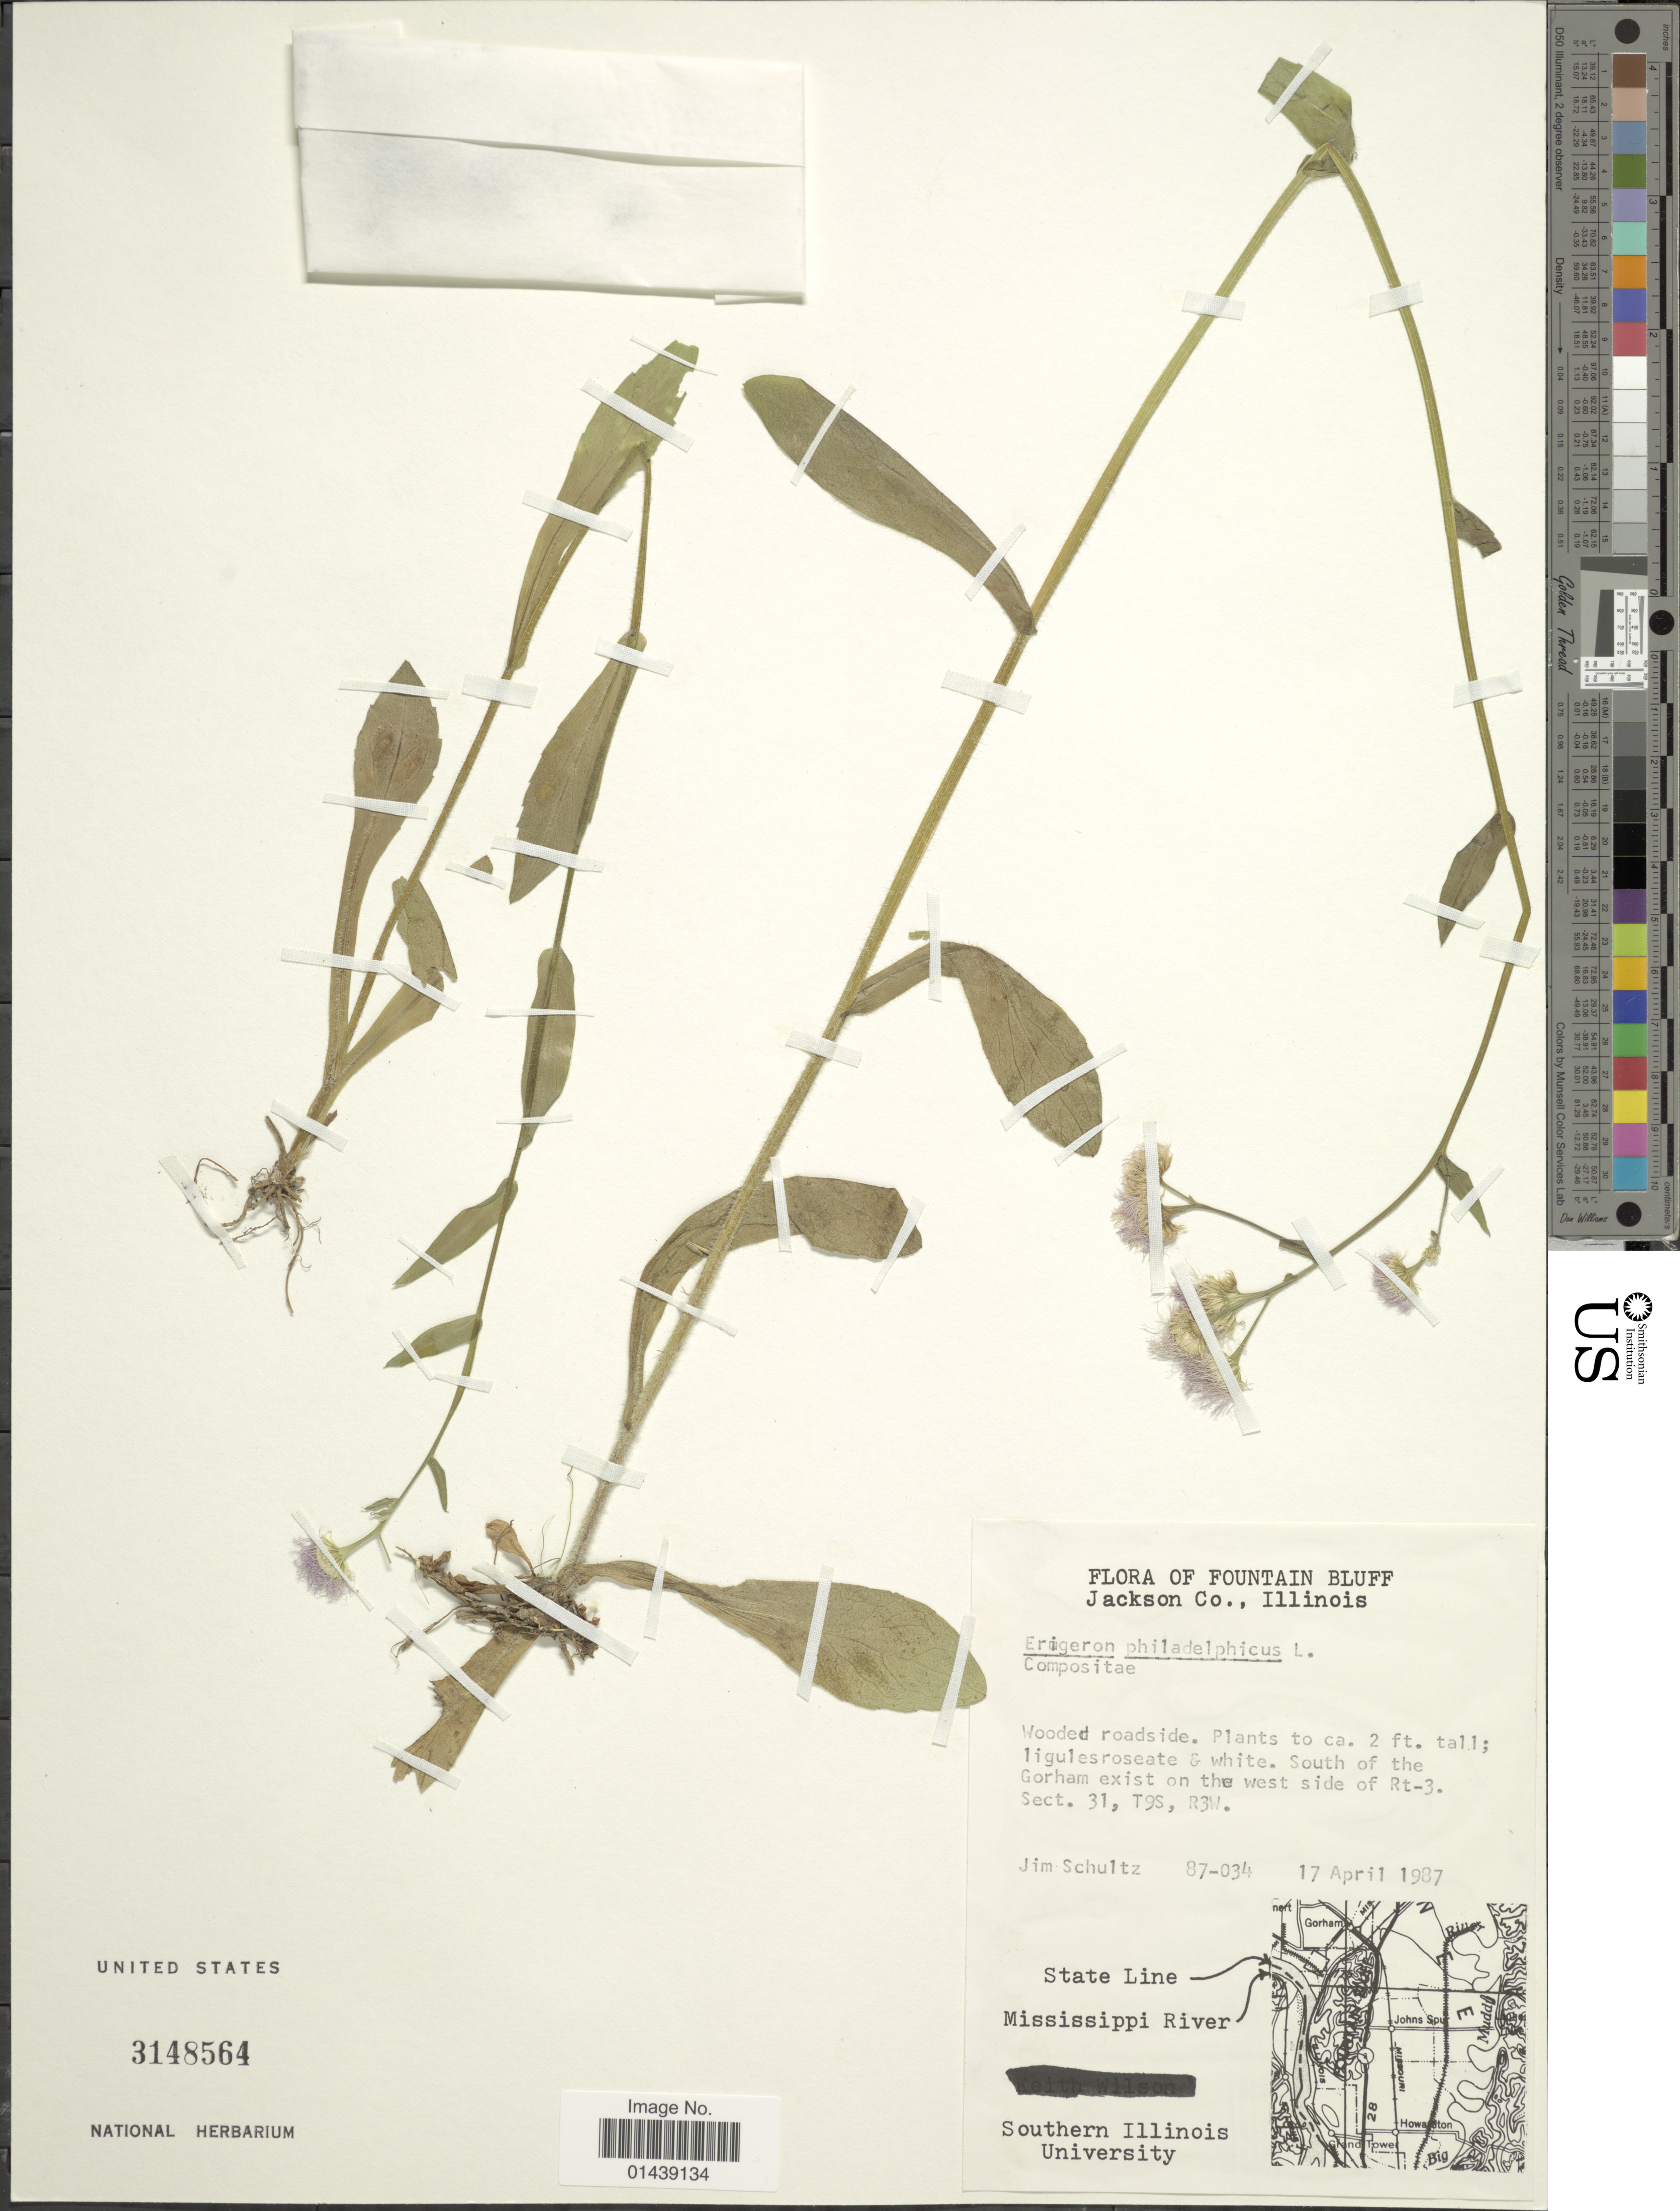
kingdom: Plantae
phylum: Tracheophyta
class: Magnoliopsida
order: Asterales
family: Asteraceae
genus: Erigeron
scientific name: Erigeron philadelphicus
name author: L.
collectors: J. Schultz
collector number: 87-034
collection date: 1987-07-14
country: United States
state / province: Illinois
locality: Fountain Bluff. Jackson Co. South of the Gorham exist of the west side of Rt-3. Sec. 31, T9S, R3W.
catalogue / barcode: US 3148564